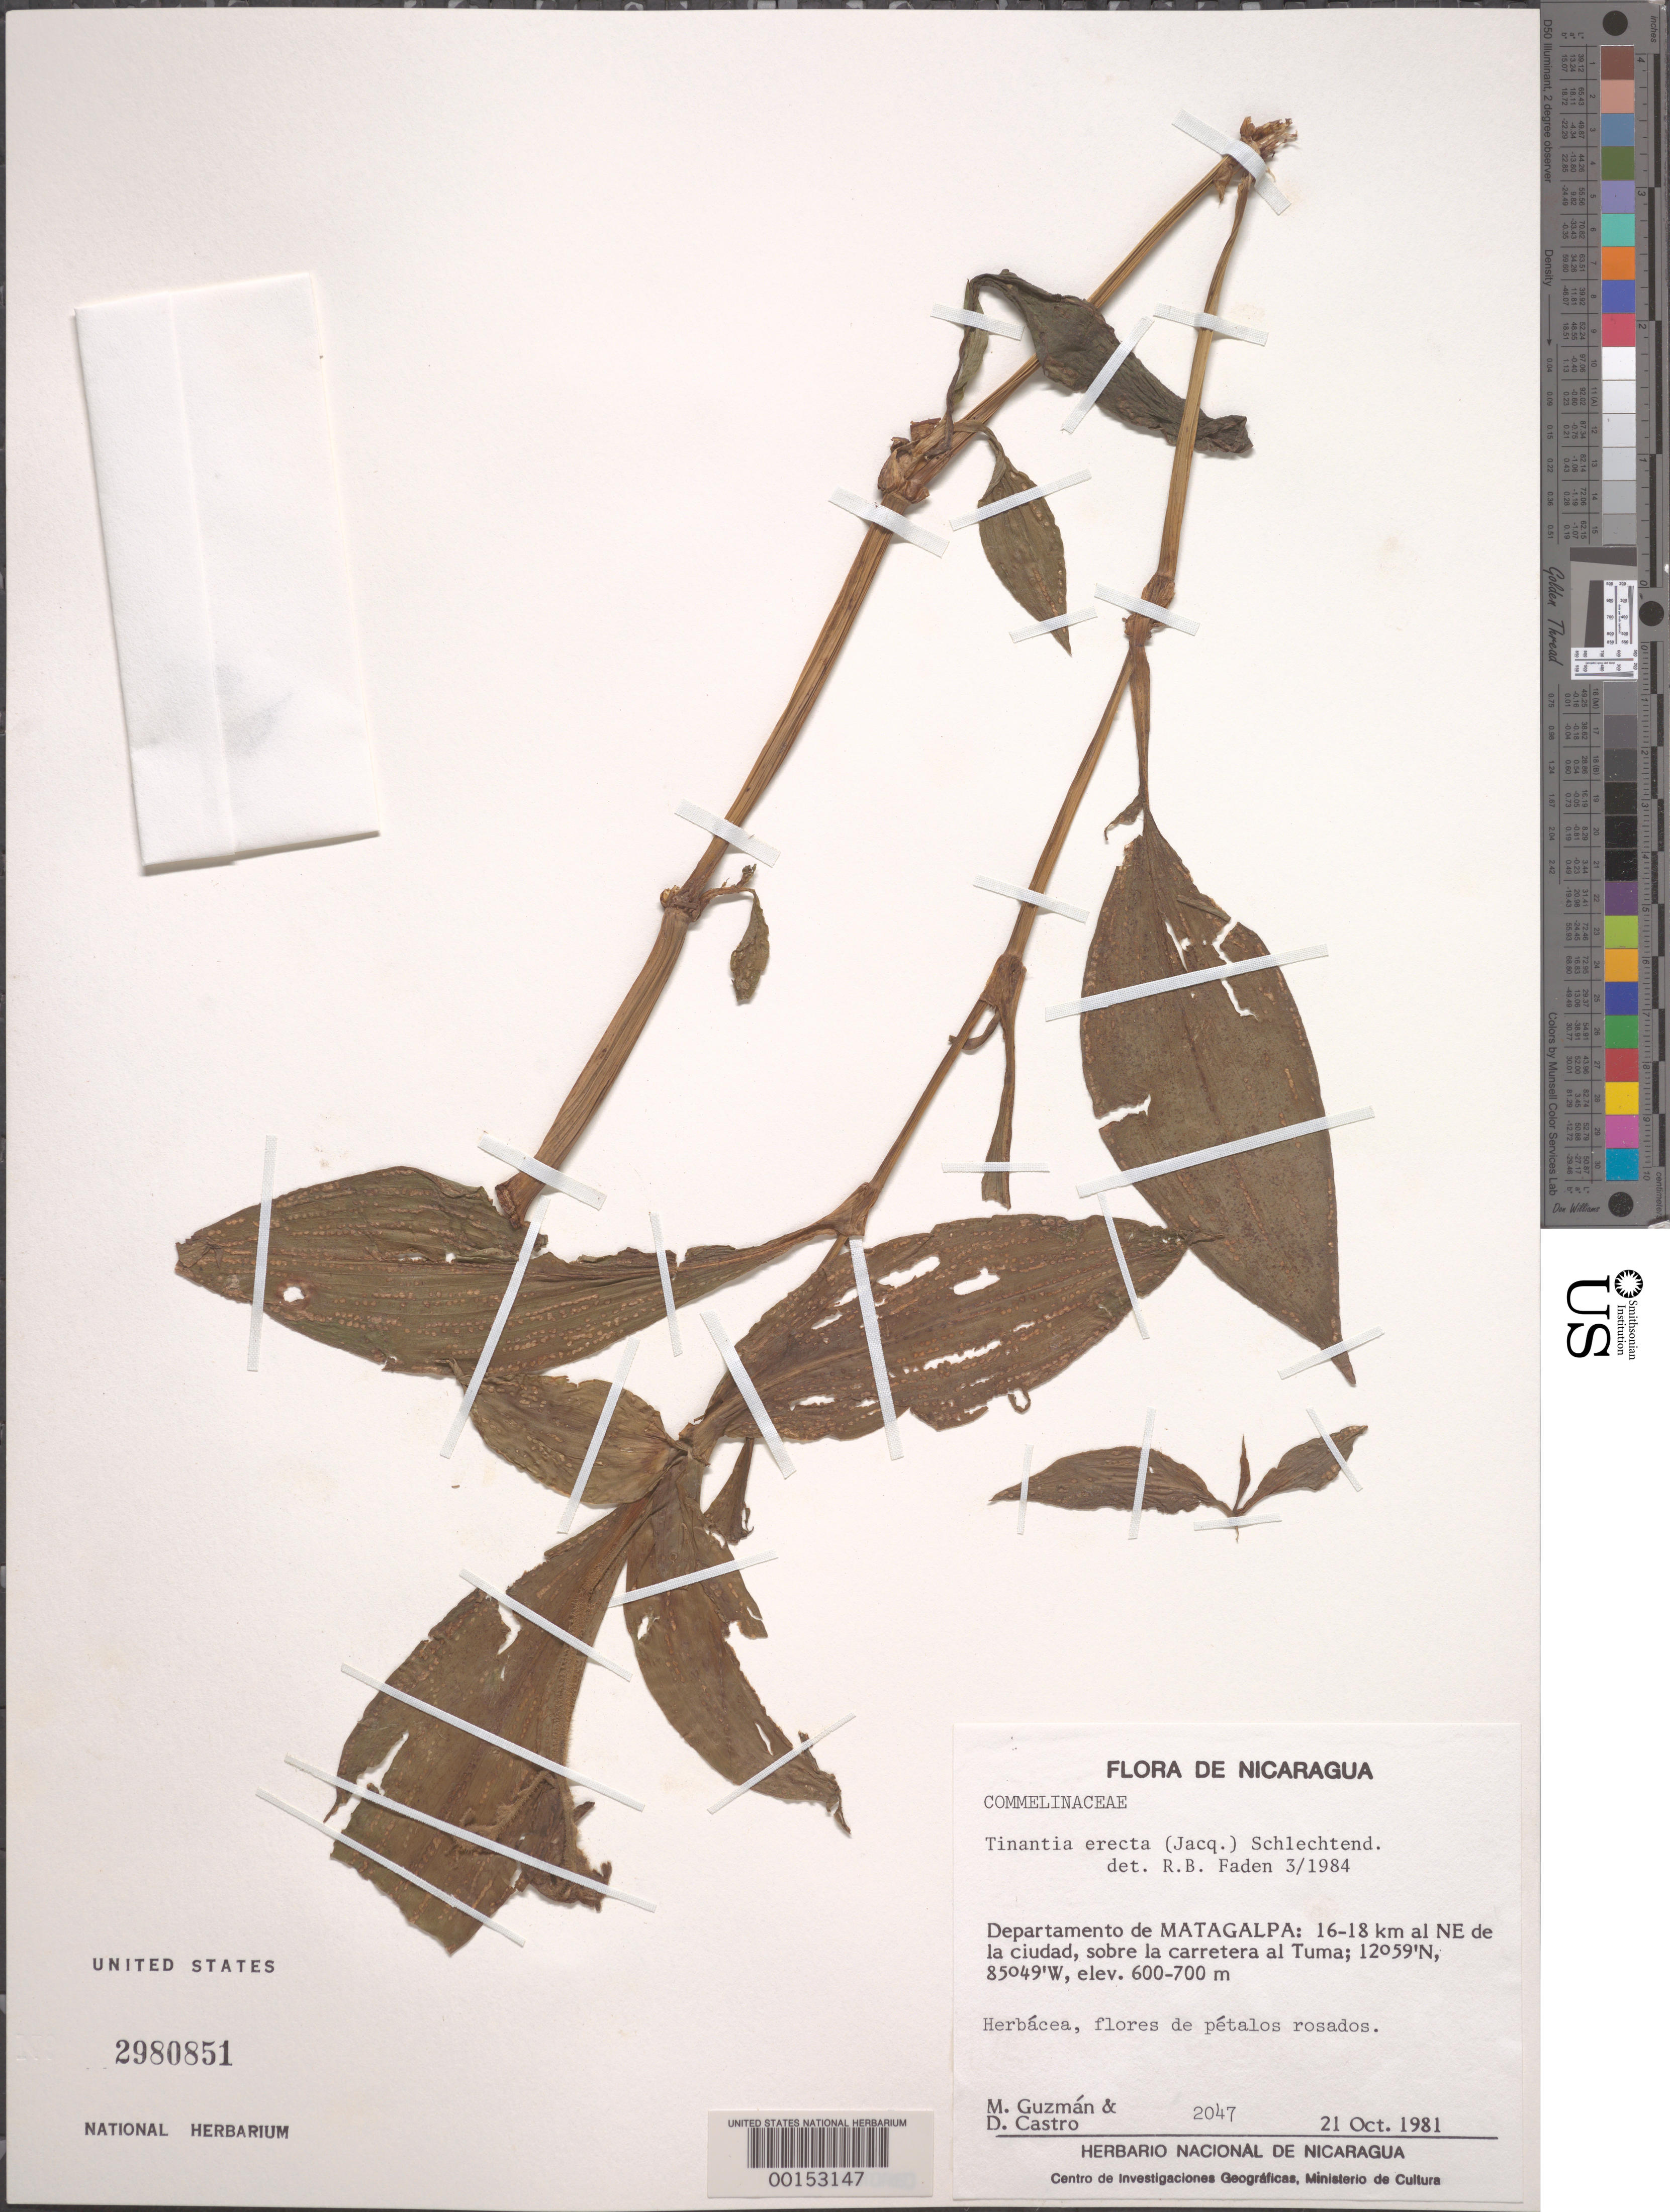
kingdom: Plantae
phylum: Tracheophyta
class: Liliopsida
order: Commelinales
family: Commelinaceae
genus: Tinantia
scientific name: Tinantia erecta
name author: (Jacq.) Fenzl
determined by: Faden, Robert B., (US), Smithsonian Institution - National Museum of Natural History (UNITED STATES)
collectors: M. Guzman & D. Castro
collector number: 2047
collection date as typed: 21 Oct 1981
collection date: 1981-10-21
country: Nicaragua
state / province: Matagalpa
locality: Ne of tuma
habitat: Roadside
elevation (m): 600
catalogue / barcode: US 2980851